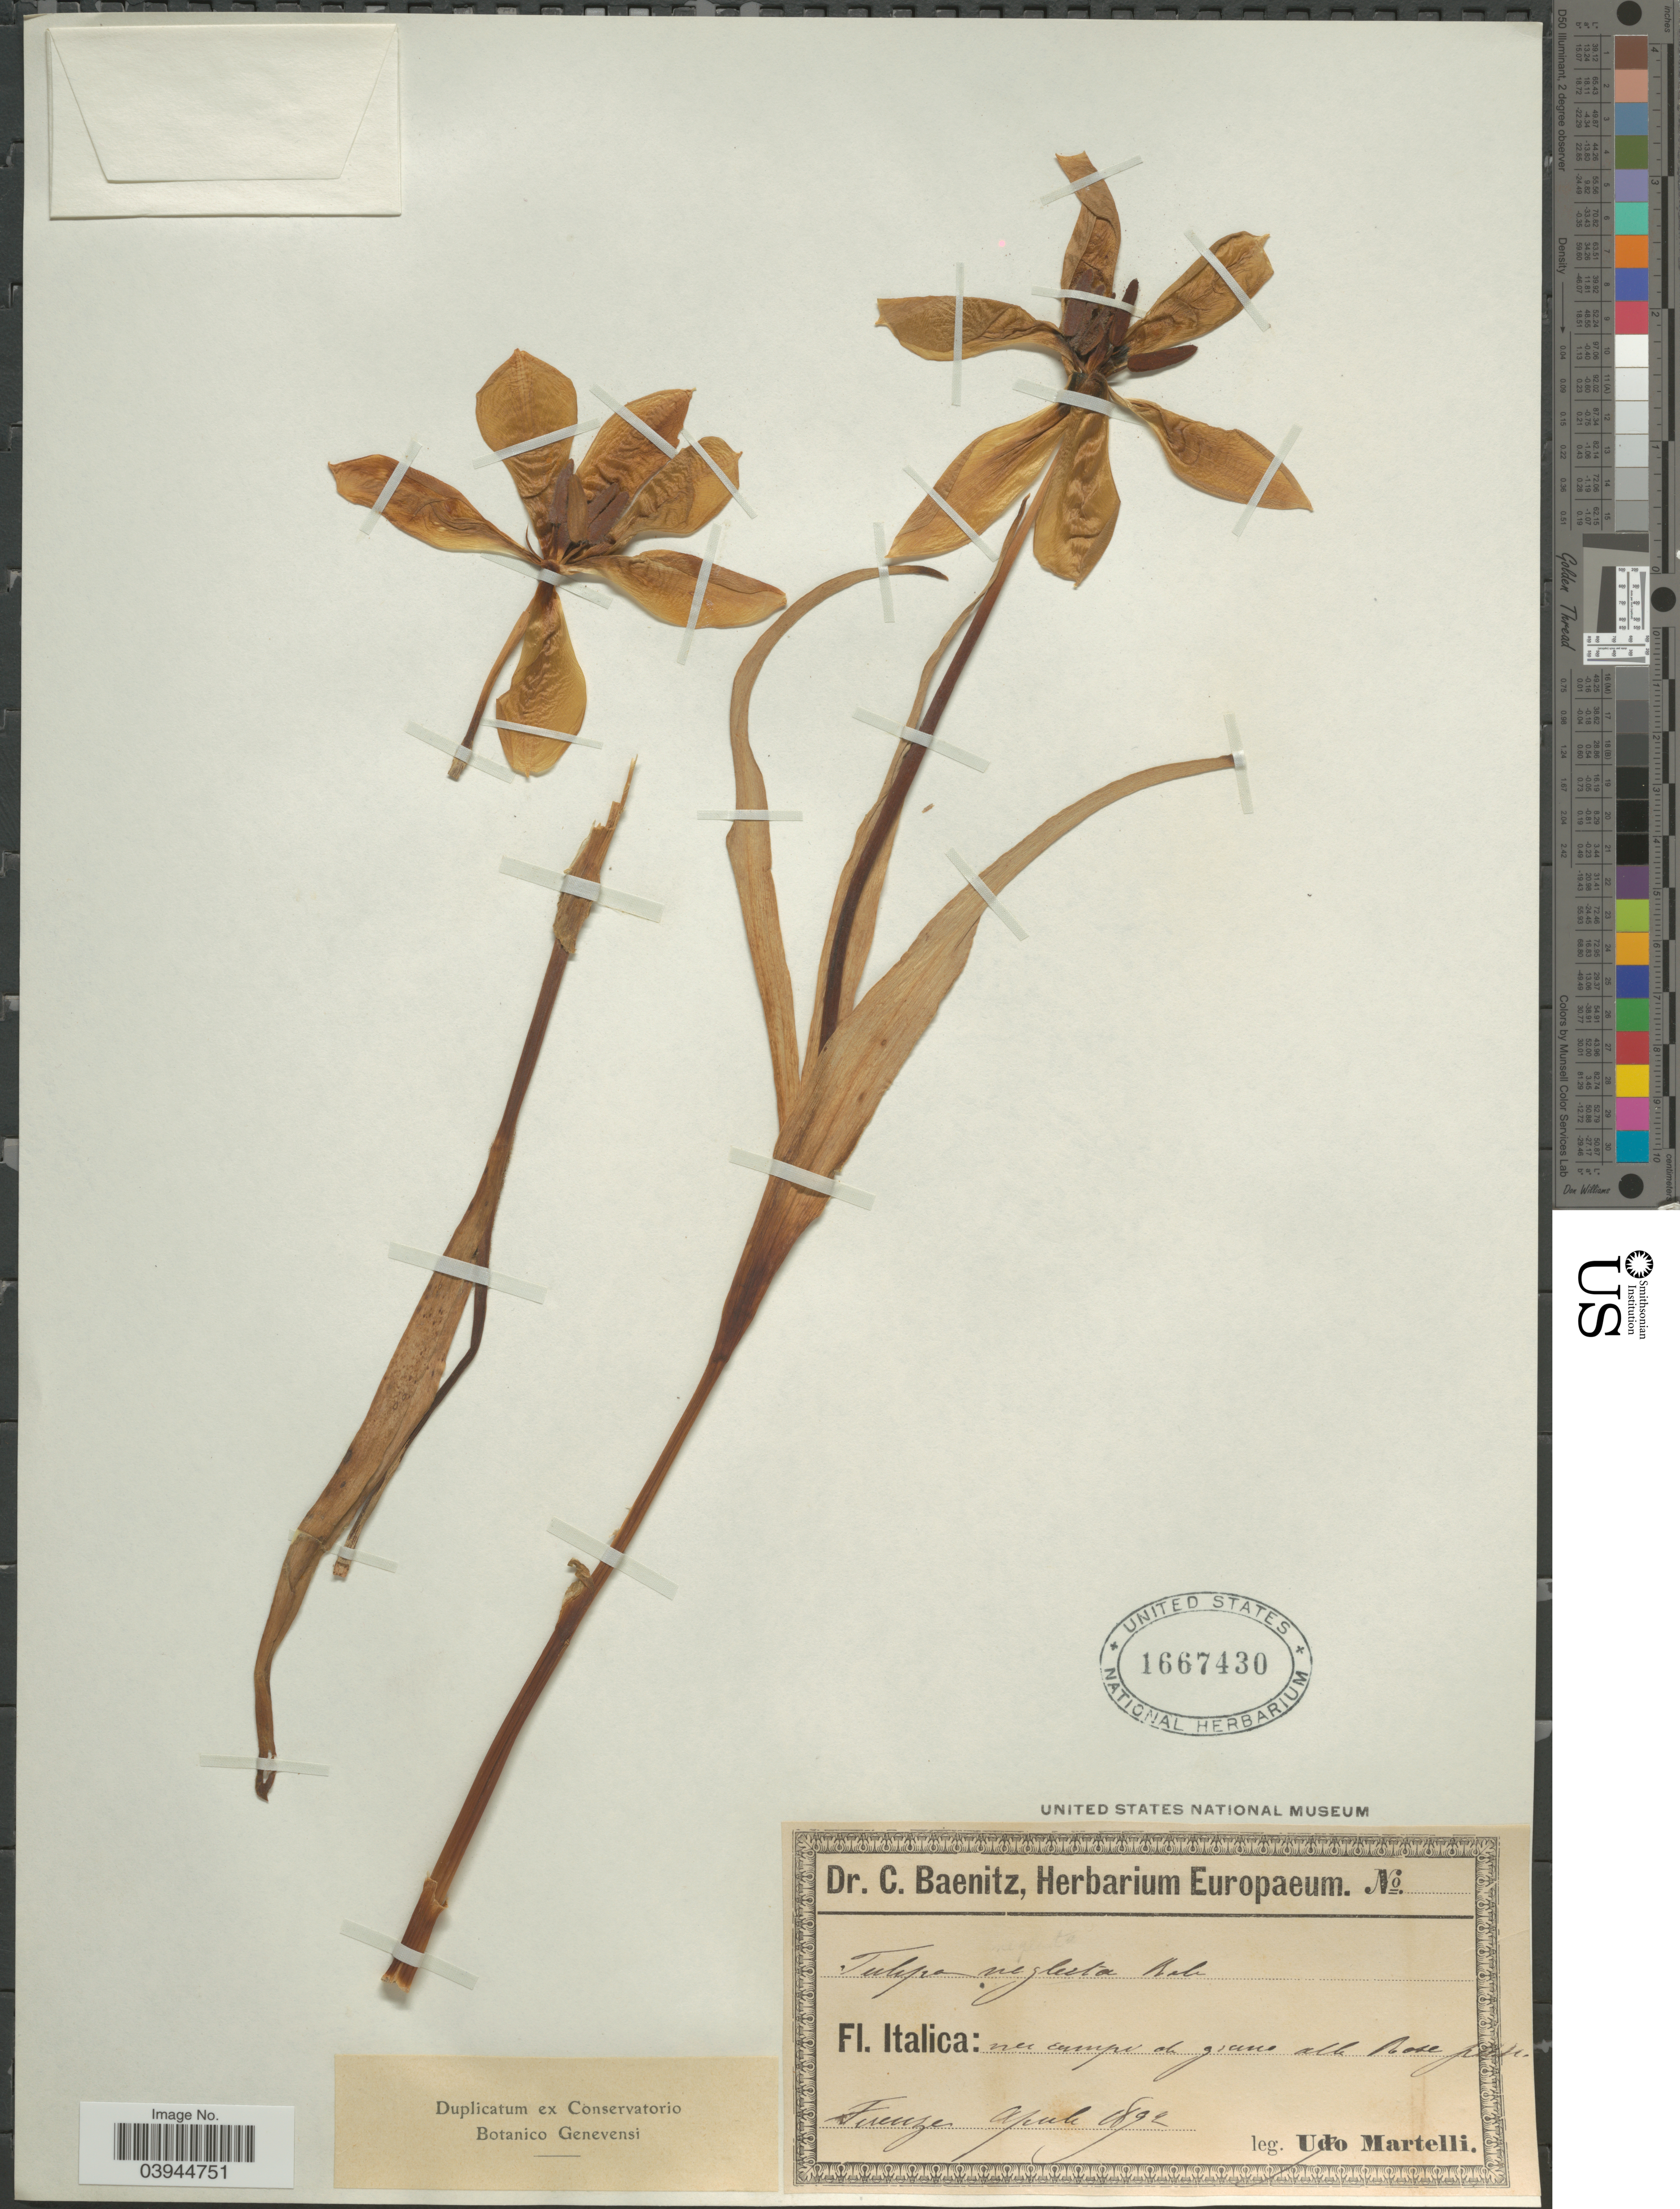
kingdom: Plantae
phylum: Tracheophyta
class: Liliopsida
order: Liliales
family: Liliaceae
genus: Tulipa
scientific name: Tulipa neglecta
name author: Reboul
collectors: U. Martelli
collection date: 1892-04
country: Italy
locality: Nei campi di giano a Firenze.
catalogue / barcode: US 1667430